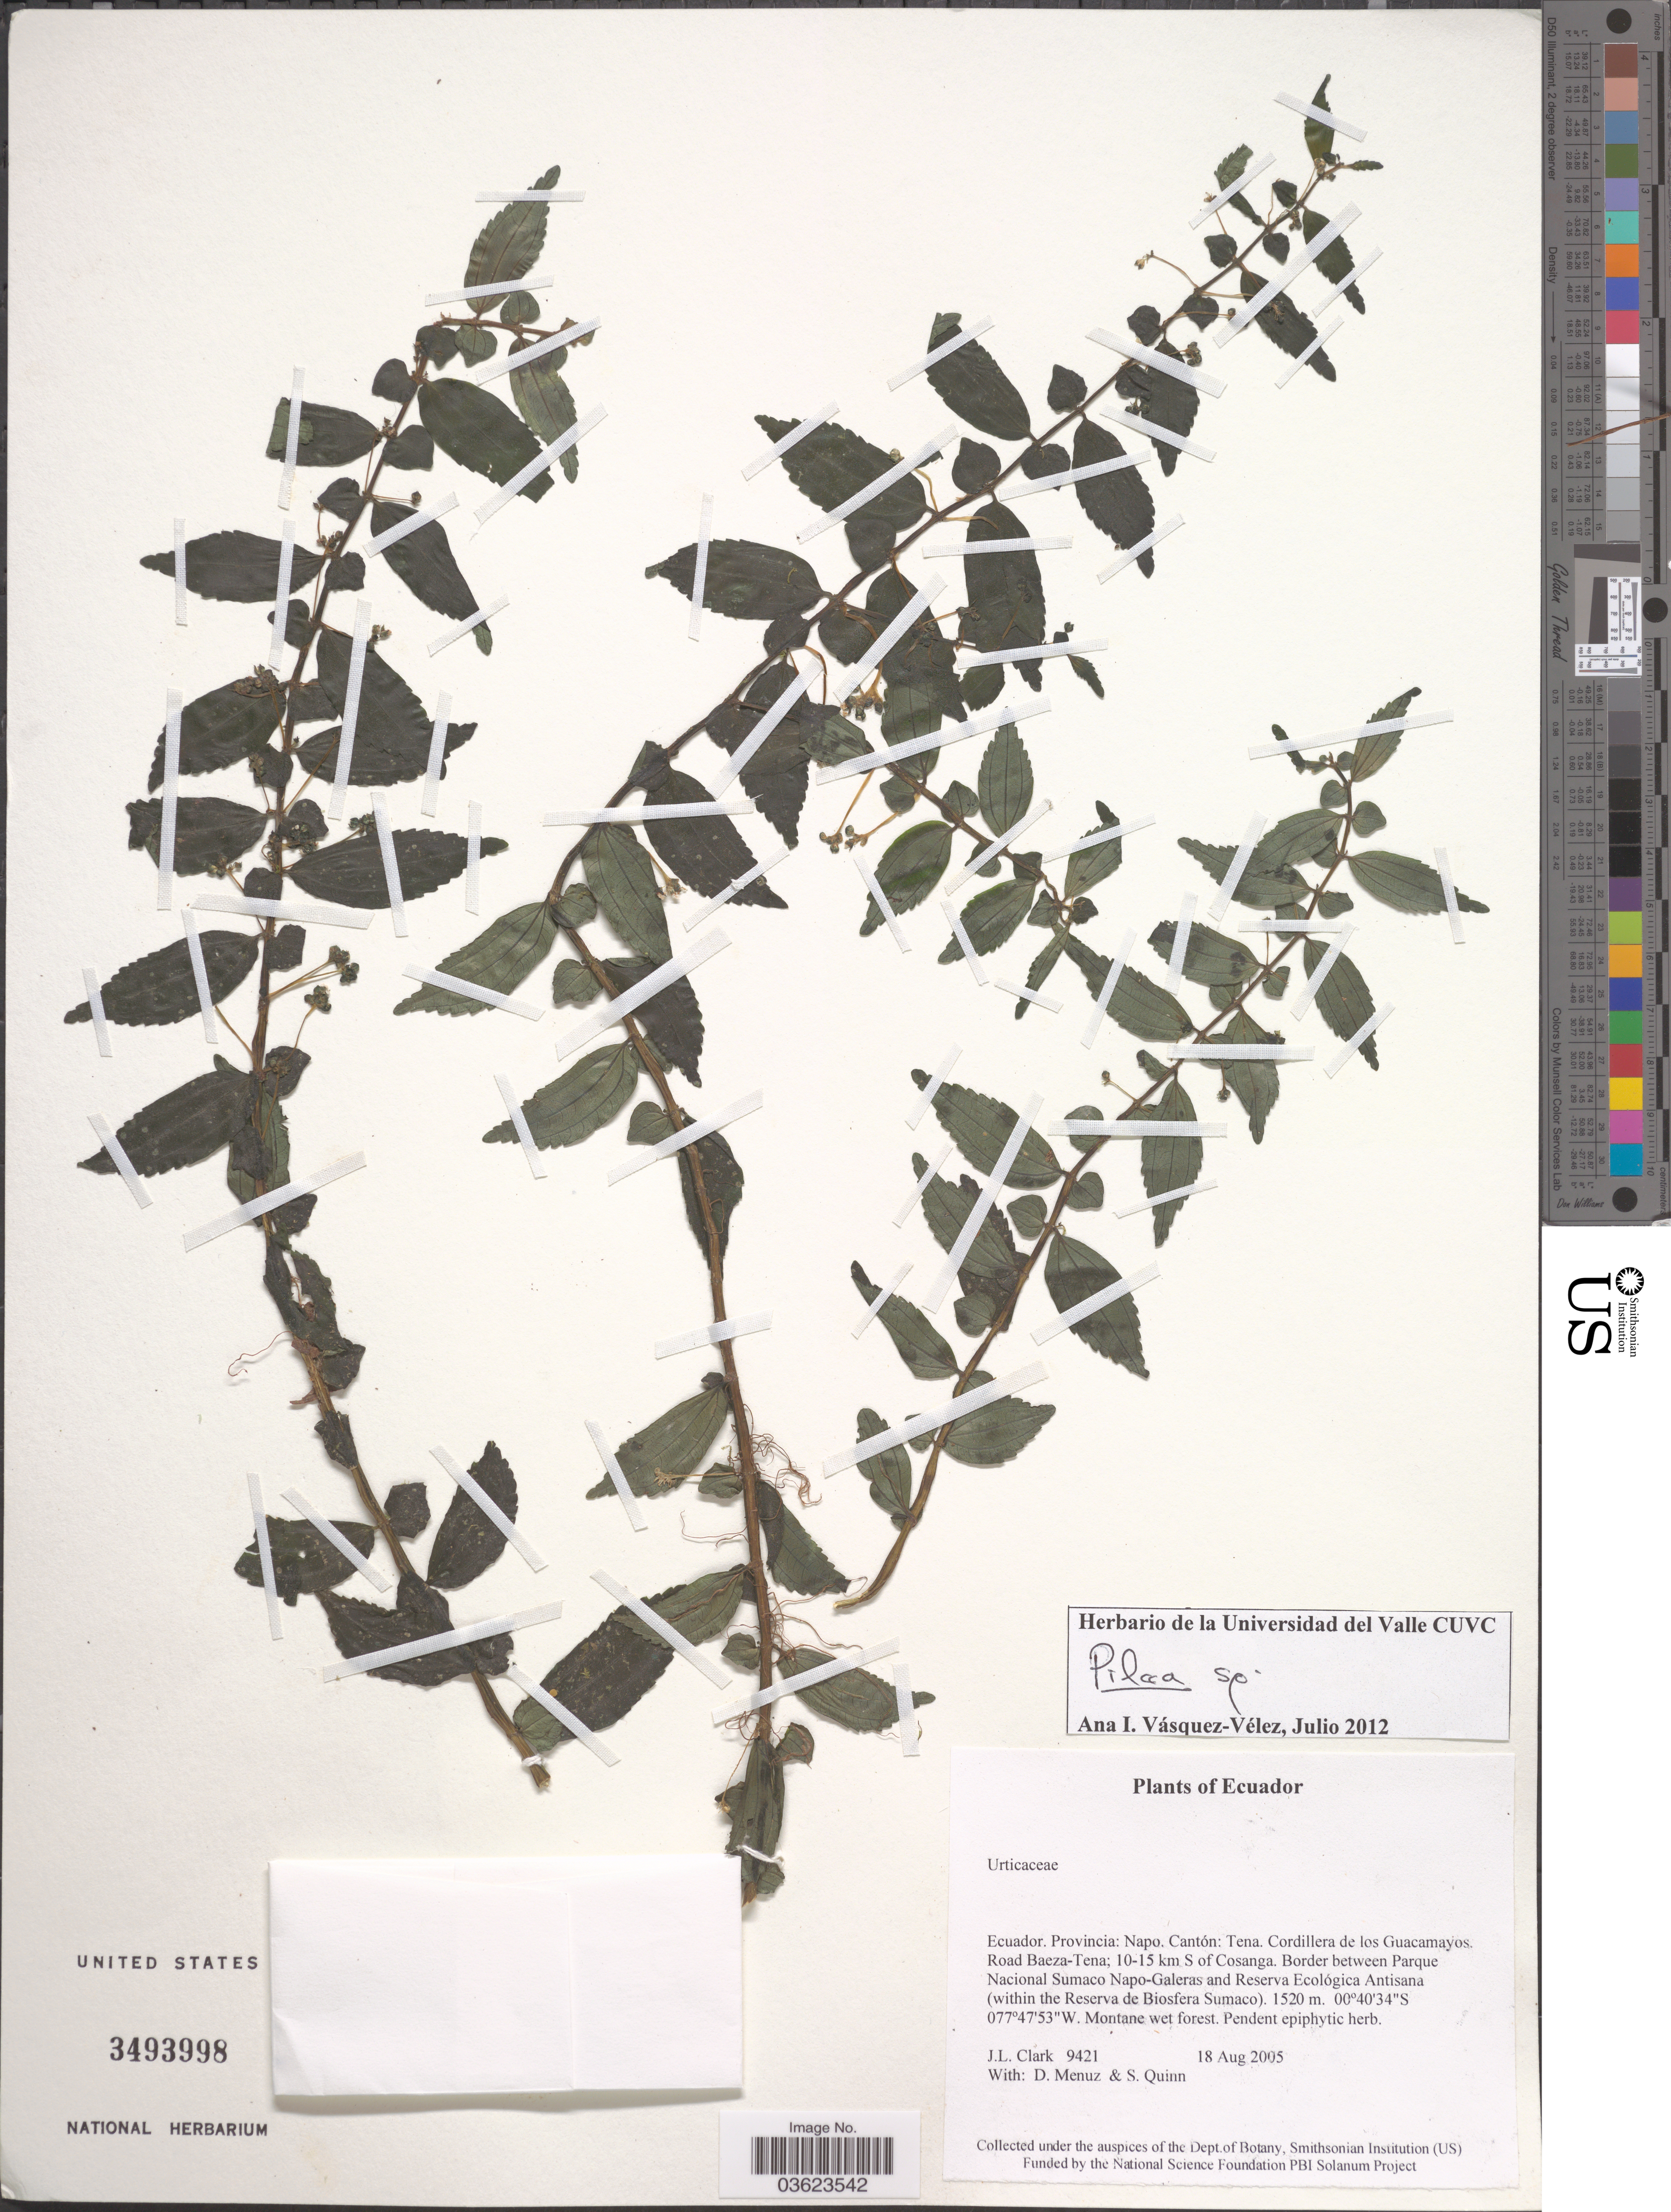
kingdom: Plantae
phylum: Tracheophyta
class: Magnoliopsida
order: Rosales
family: Urticaceae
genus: Pilea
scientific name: Pilea sp.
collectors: J. L. Clark, D. Menuz & S. Quinn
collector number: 9421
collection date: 2005-08-18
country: Ecuador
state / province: Napo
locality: Cantón: Tena. Cordillera de los Guacamayos. Road Baeza-Tena; 10-15 km S of Cosanga. Border between Parque Nacional Sumaco Napo-Galeras and Reserva Ecológica Antisana (within the Reserva de Biosfera Sumaco).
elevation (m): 1520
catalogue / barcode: US 3493998